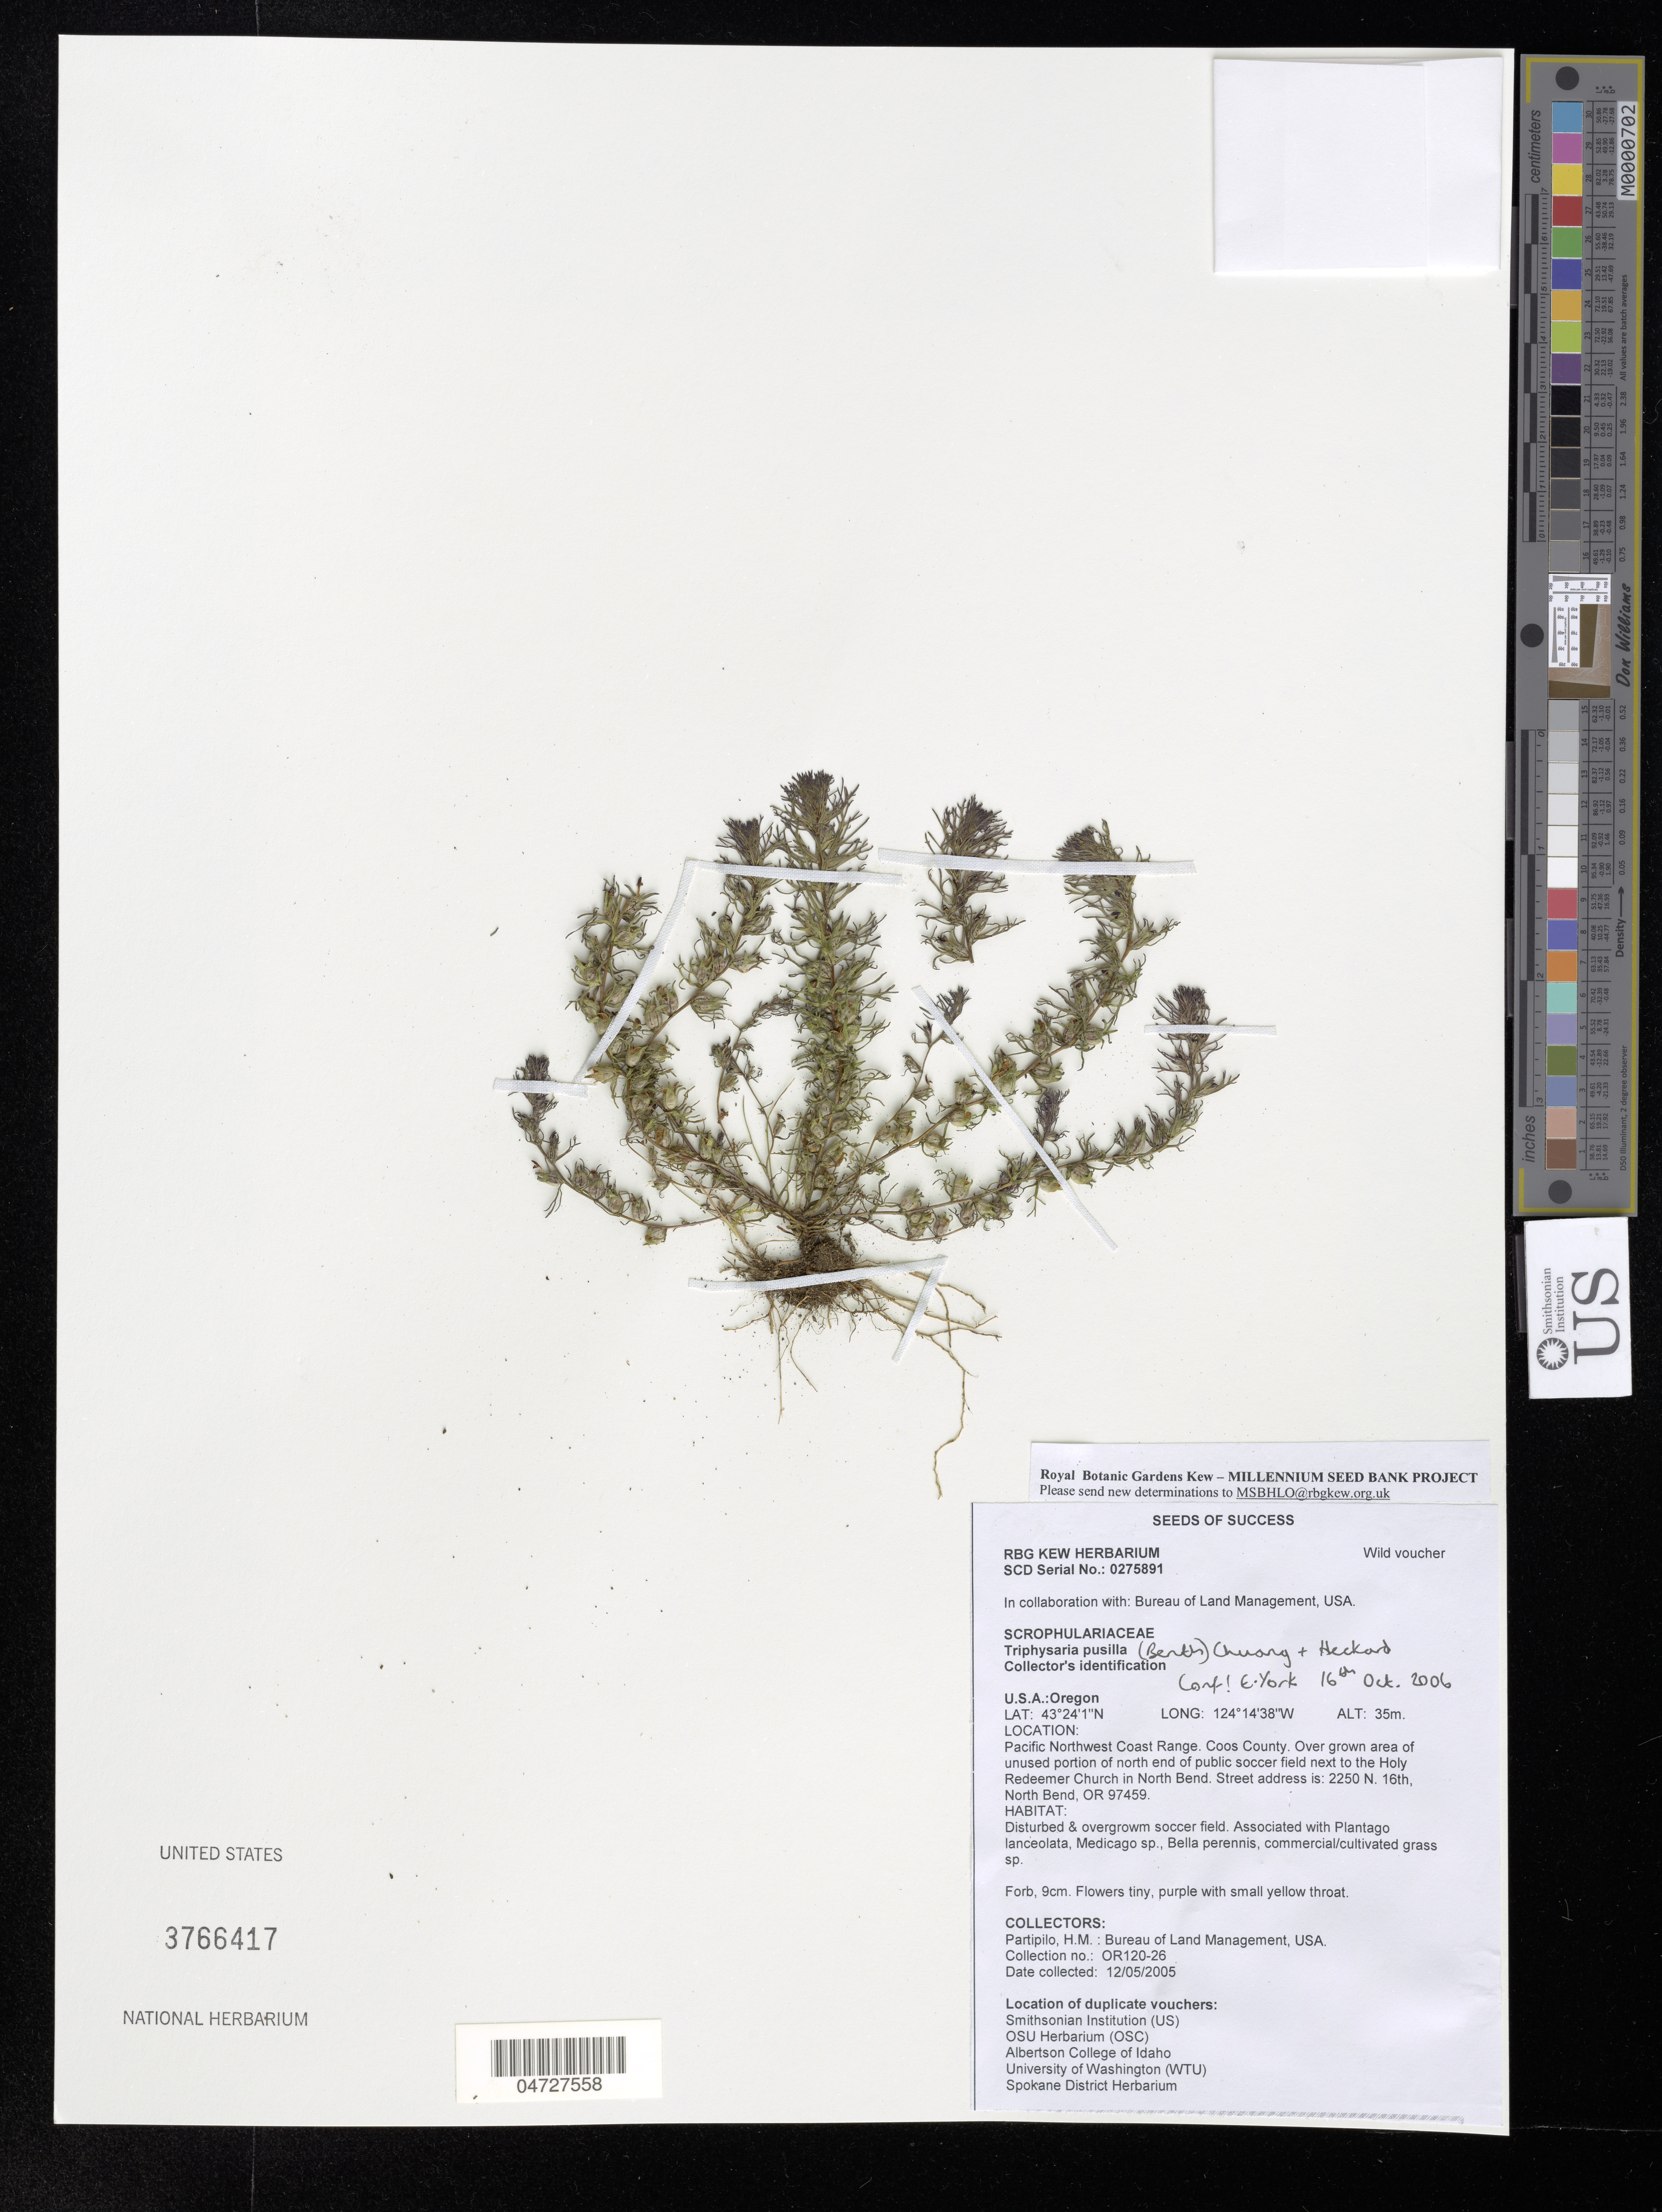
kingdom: Plantae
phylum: Tracheophyta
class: Magnoliopsida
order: Lamiales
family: Orobanchaceae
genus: Triphysaria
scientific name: Triphysaria pusilla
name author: (Benth.) T.I. Chuang & Heckard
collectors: H. Partipilo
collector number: OR120-26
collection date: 2005-05-12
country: United States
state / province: Oregon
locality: Pacific Northwest Coast Range. Coos County. Over grown area of unused portion of north end of public soccer field next to the Holy Redeemer Church in North Bend. Street address is: 2250 N. 16th, North Bend, OR 97459.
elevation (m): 35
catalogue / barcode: US 3766417